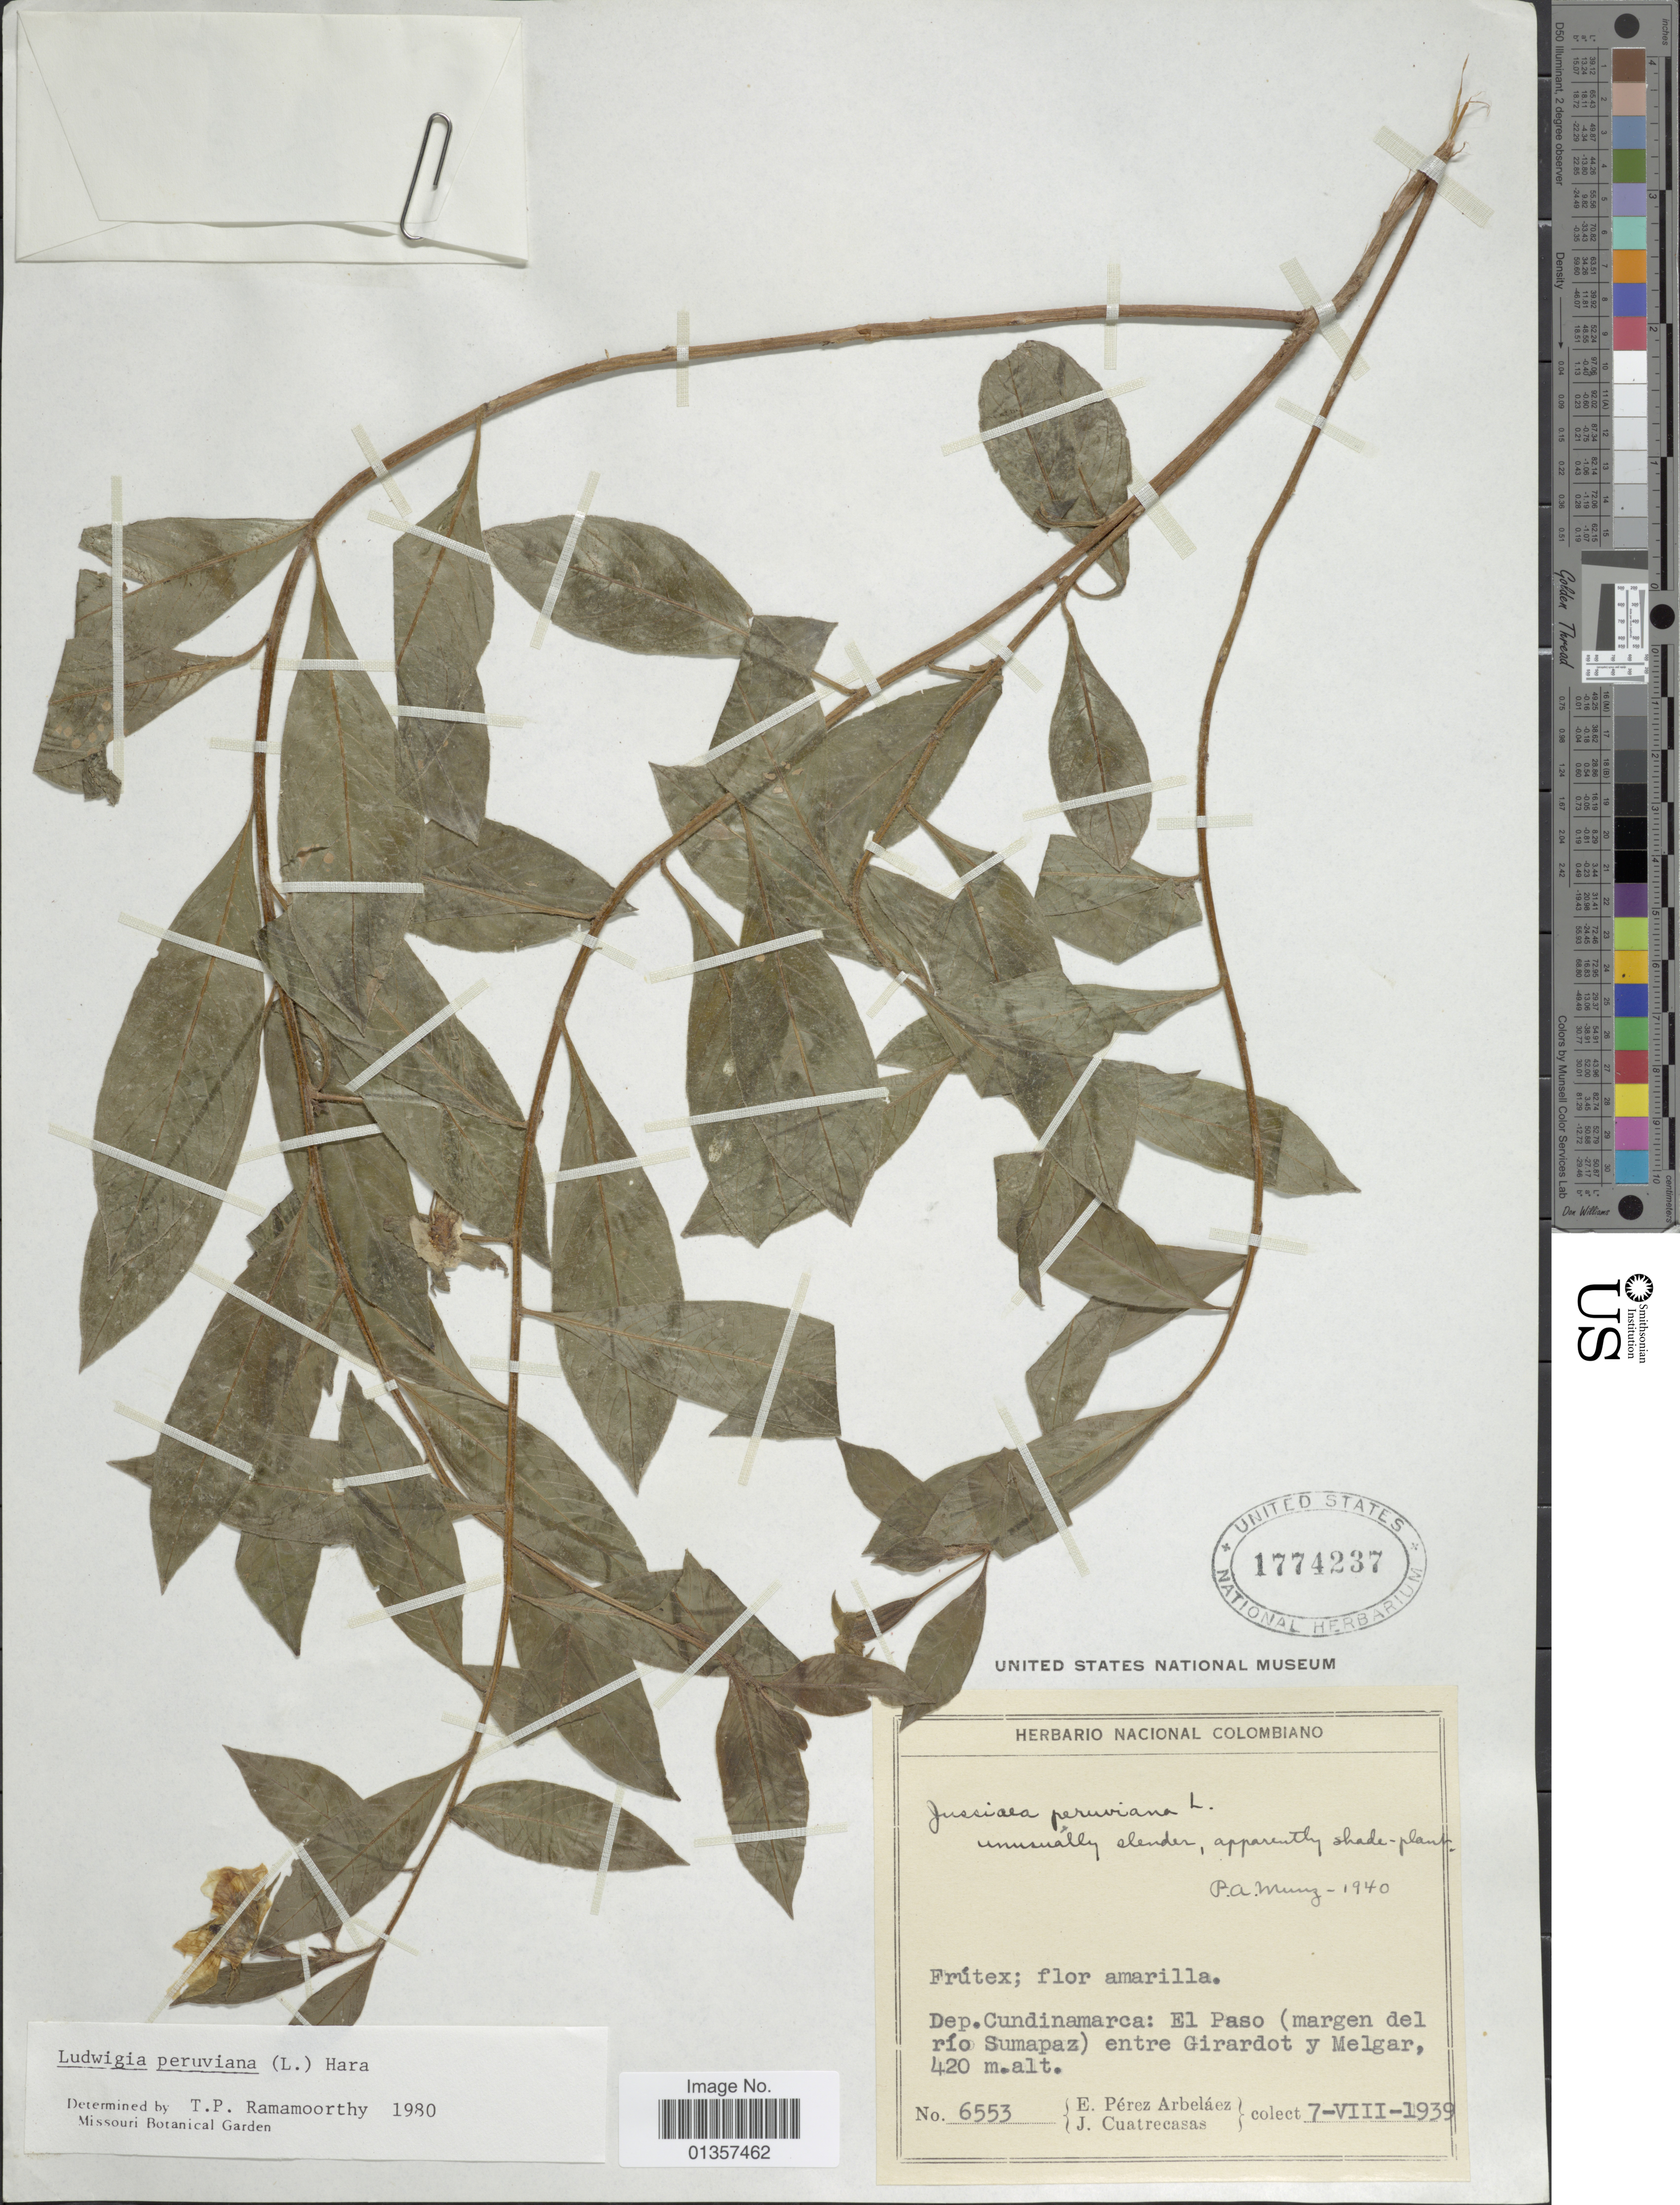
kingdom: Plantae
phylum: Tracheophyta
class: Magnoliopsida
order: Myrtales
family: Onagraceae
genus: Ludwigia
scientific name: Ludwigia peruviana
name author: (L.) H. Hara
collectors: E. Pérez Arbeláez & J. Cuatrecasas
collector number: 6553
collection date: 1939-08-07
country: Colombia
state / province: Cundinamarca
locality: El Paso (margen del río Sumapaz) entre Girardot y Melgar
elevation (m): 420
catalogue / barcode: US 1774237